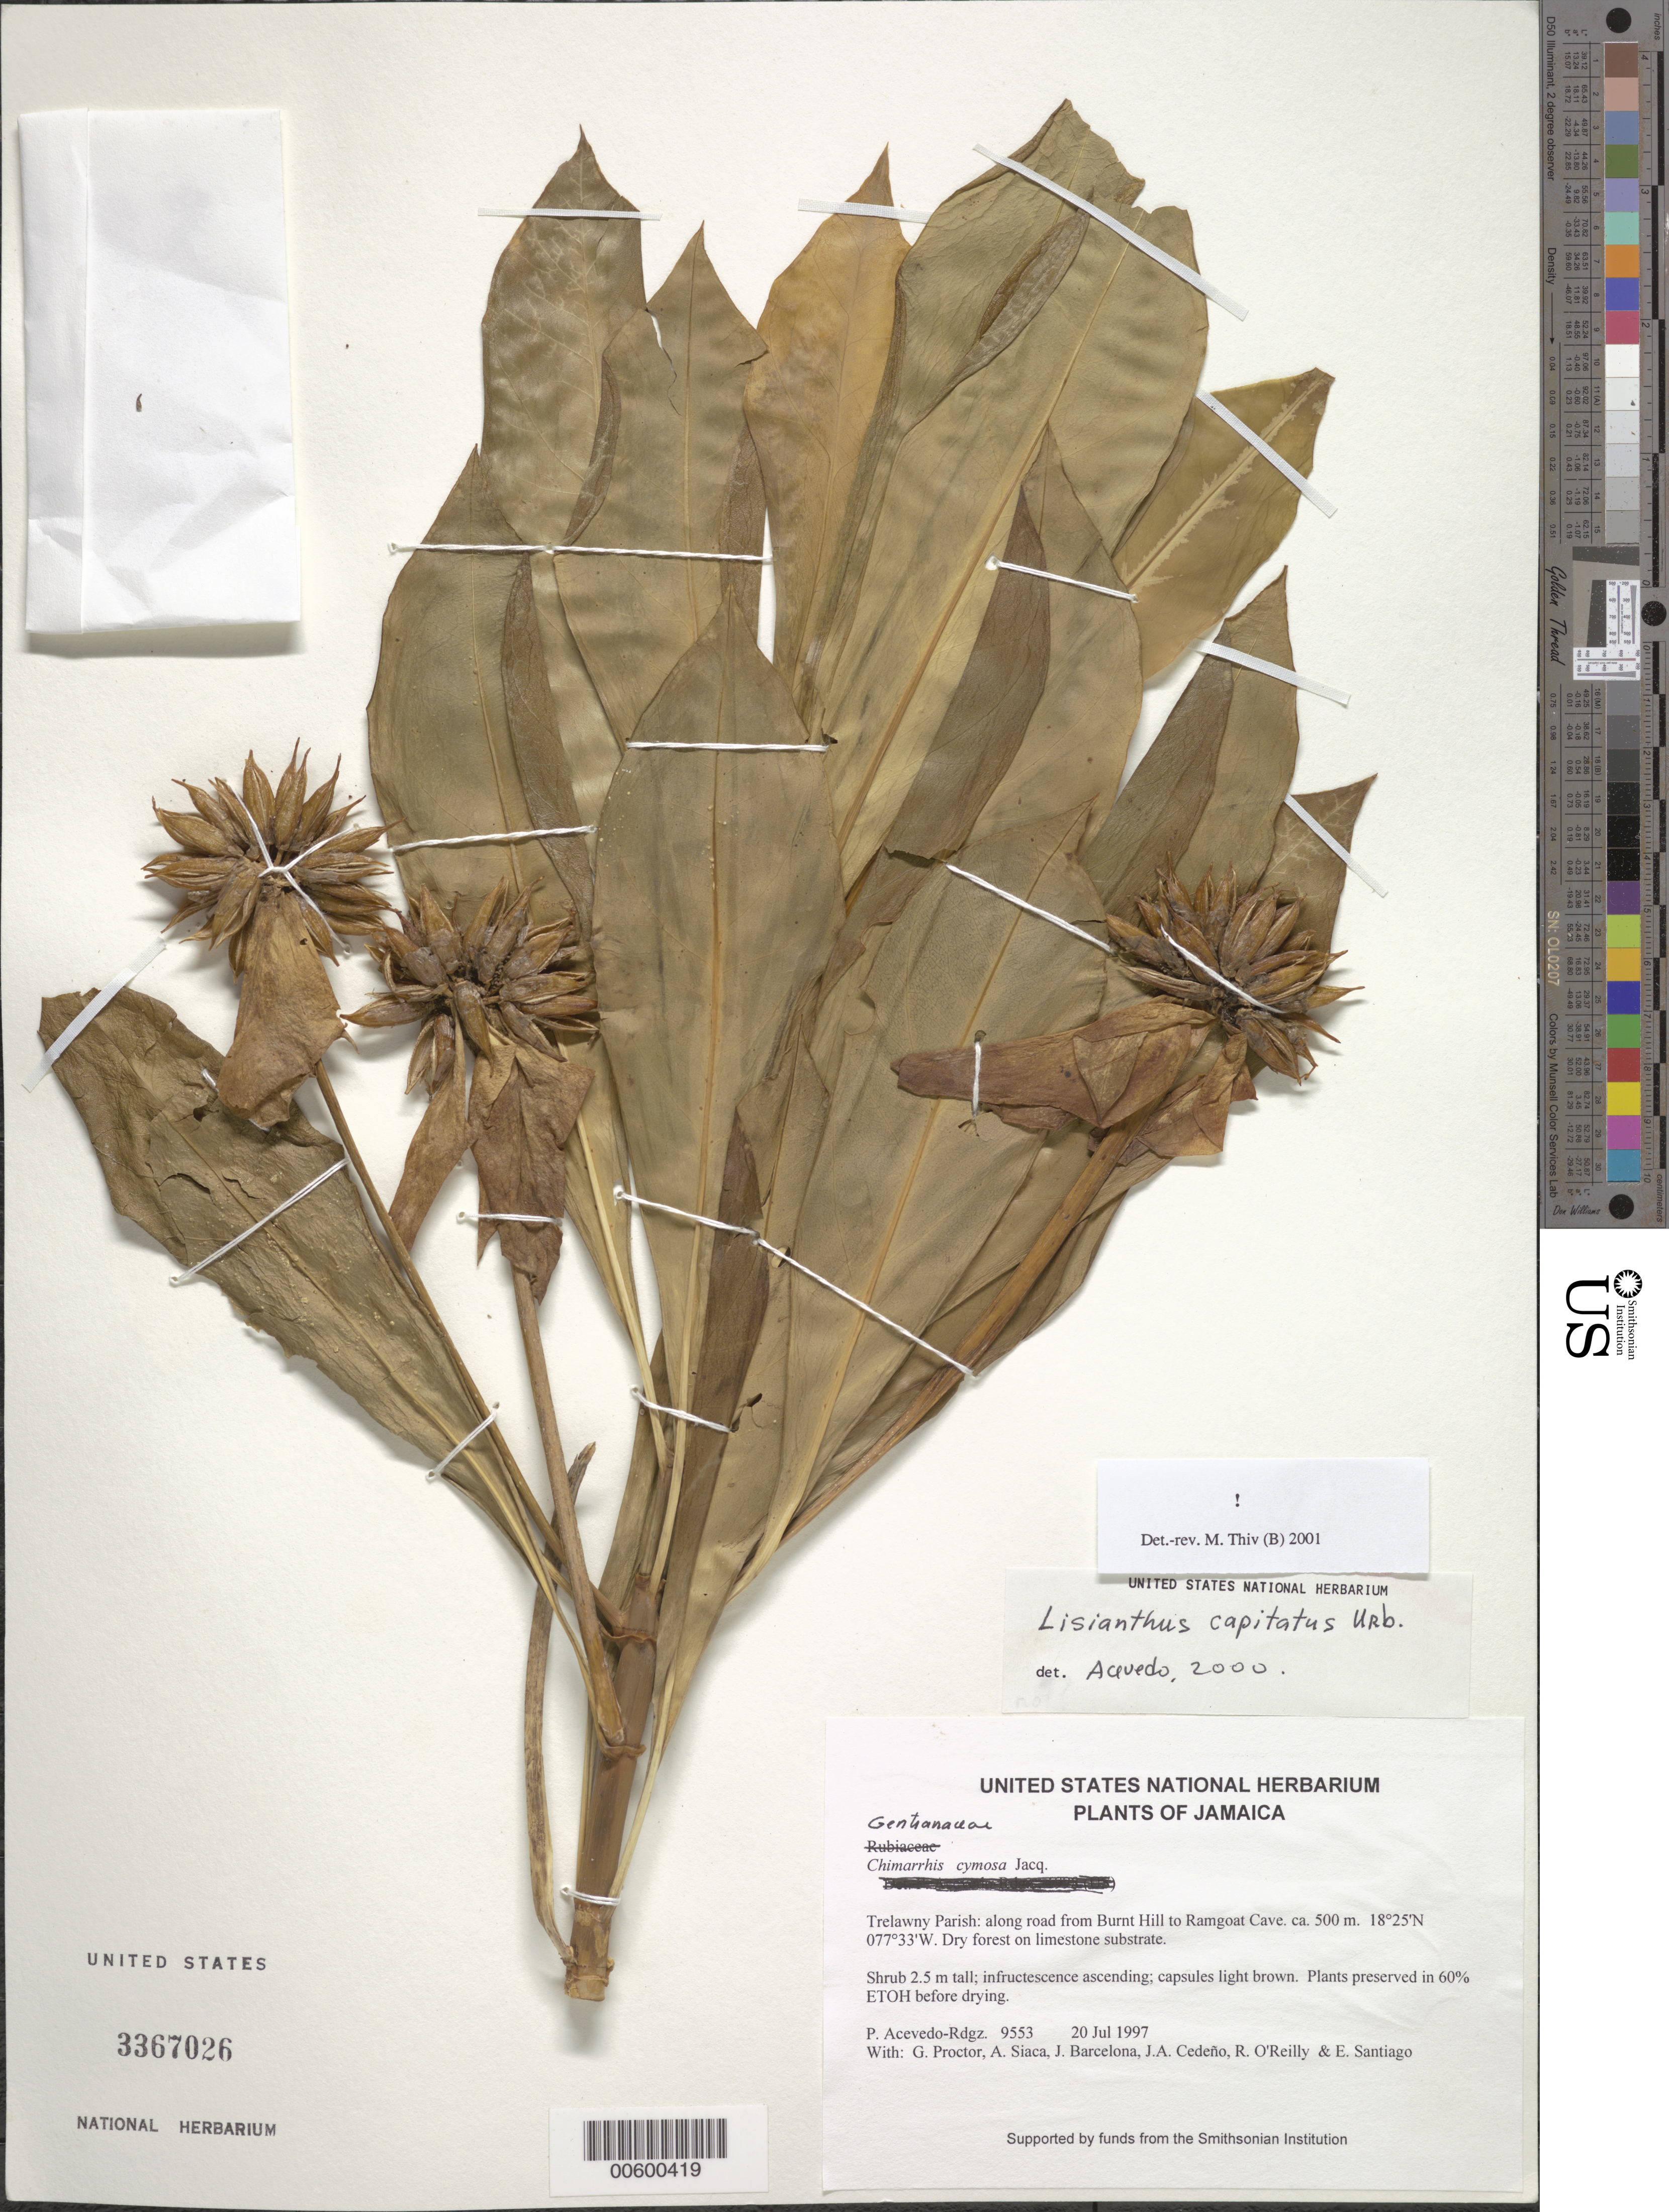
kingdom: Plantae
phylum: Tracheophyta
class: Magnoliopsida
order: Gentianales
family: Gentianaceae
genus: Lisianthius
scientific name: Lisianthius capitatus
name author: Urb.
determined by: Acevedo-Rodríguez, P., (BOT), Smithsonian Institution - National Museum of Natural History (UNITED STATES)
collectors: P. Acevedo-Rodr., G. R. Proctor, A. Siaca, J. Barcelona, J. A. Cedeño M. & R. O'Reilly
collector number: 9553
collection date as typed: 20 Jul 1997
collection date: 1997-07-20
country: Jamaica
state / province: Trelawny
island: Jamaica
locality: Trelawny Parish: along road from Burnt Hill to Ramgoat Cave.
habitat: Dry forest on limestone substrate.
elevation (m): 500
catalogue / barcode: US 3367026